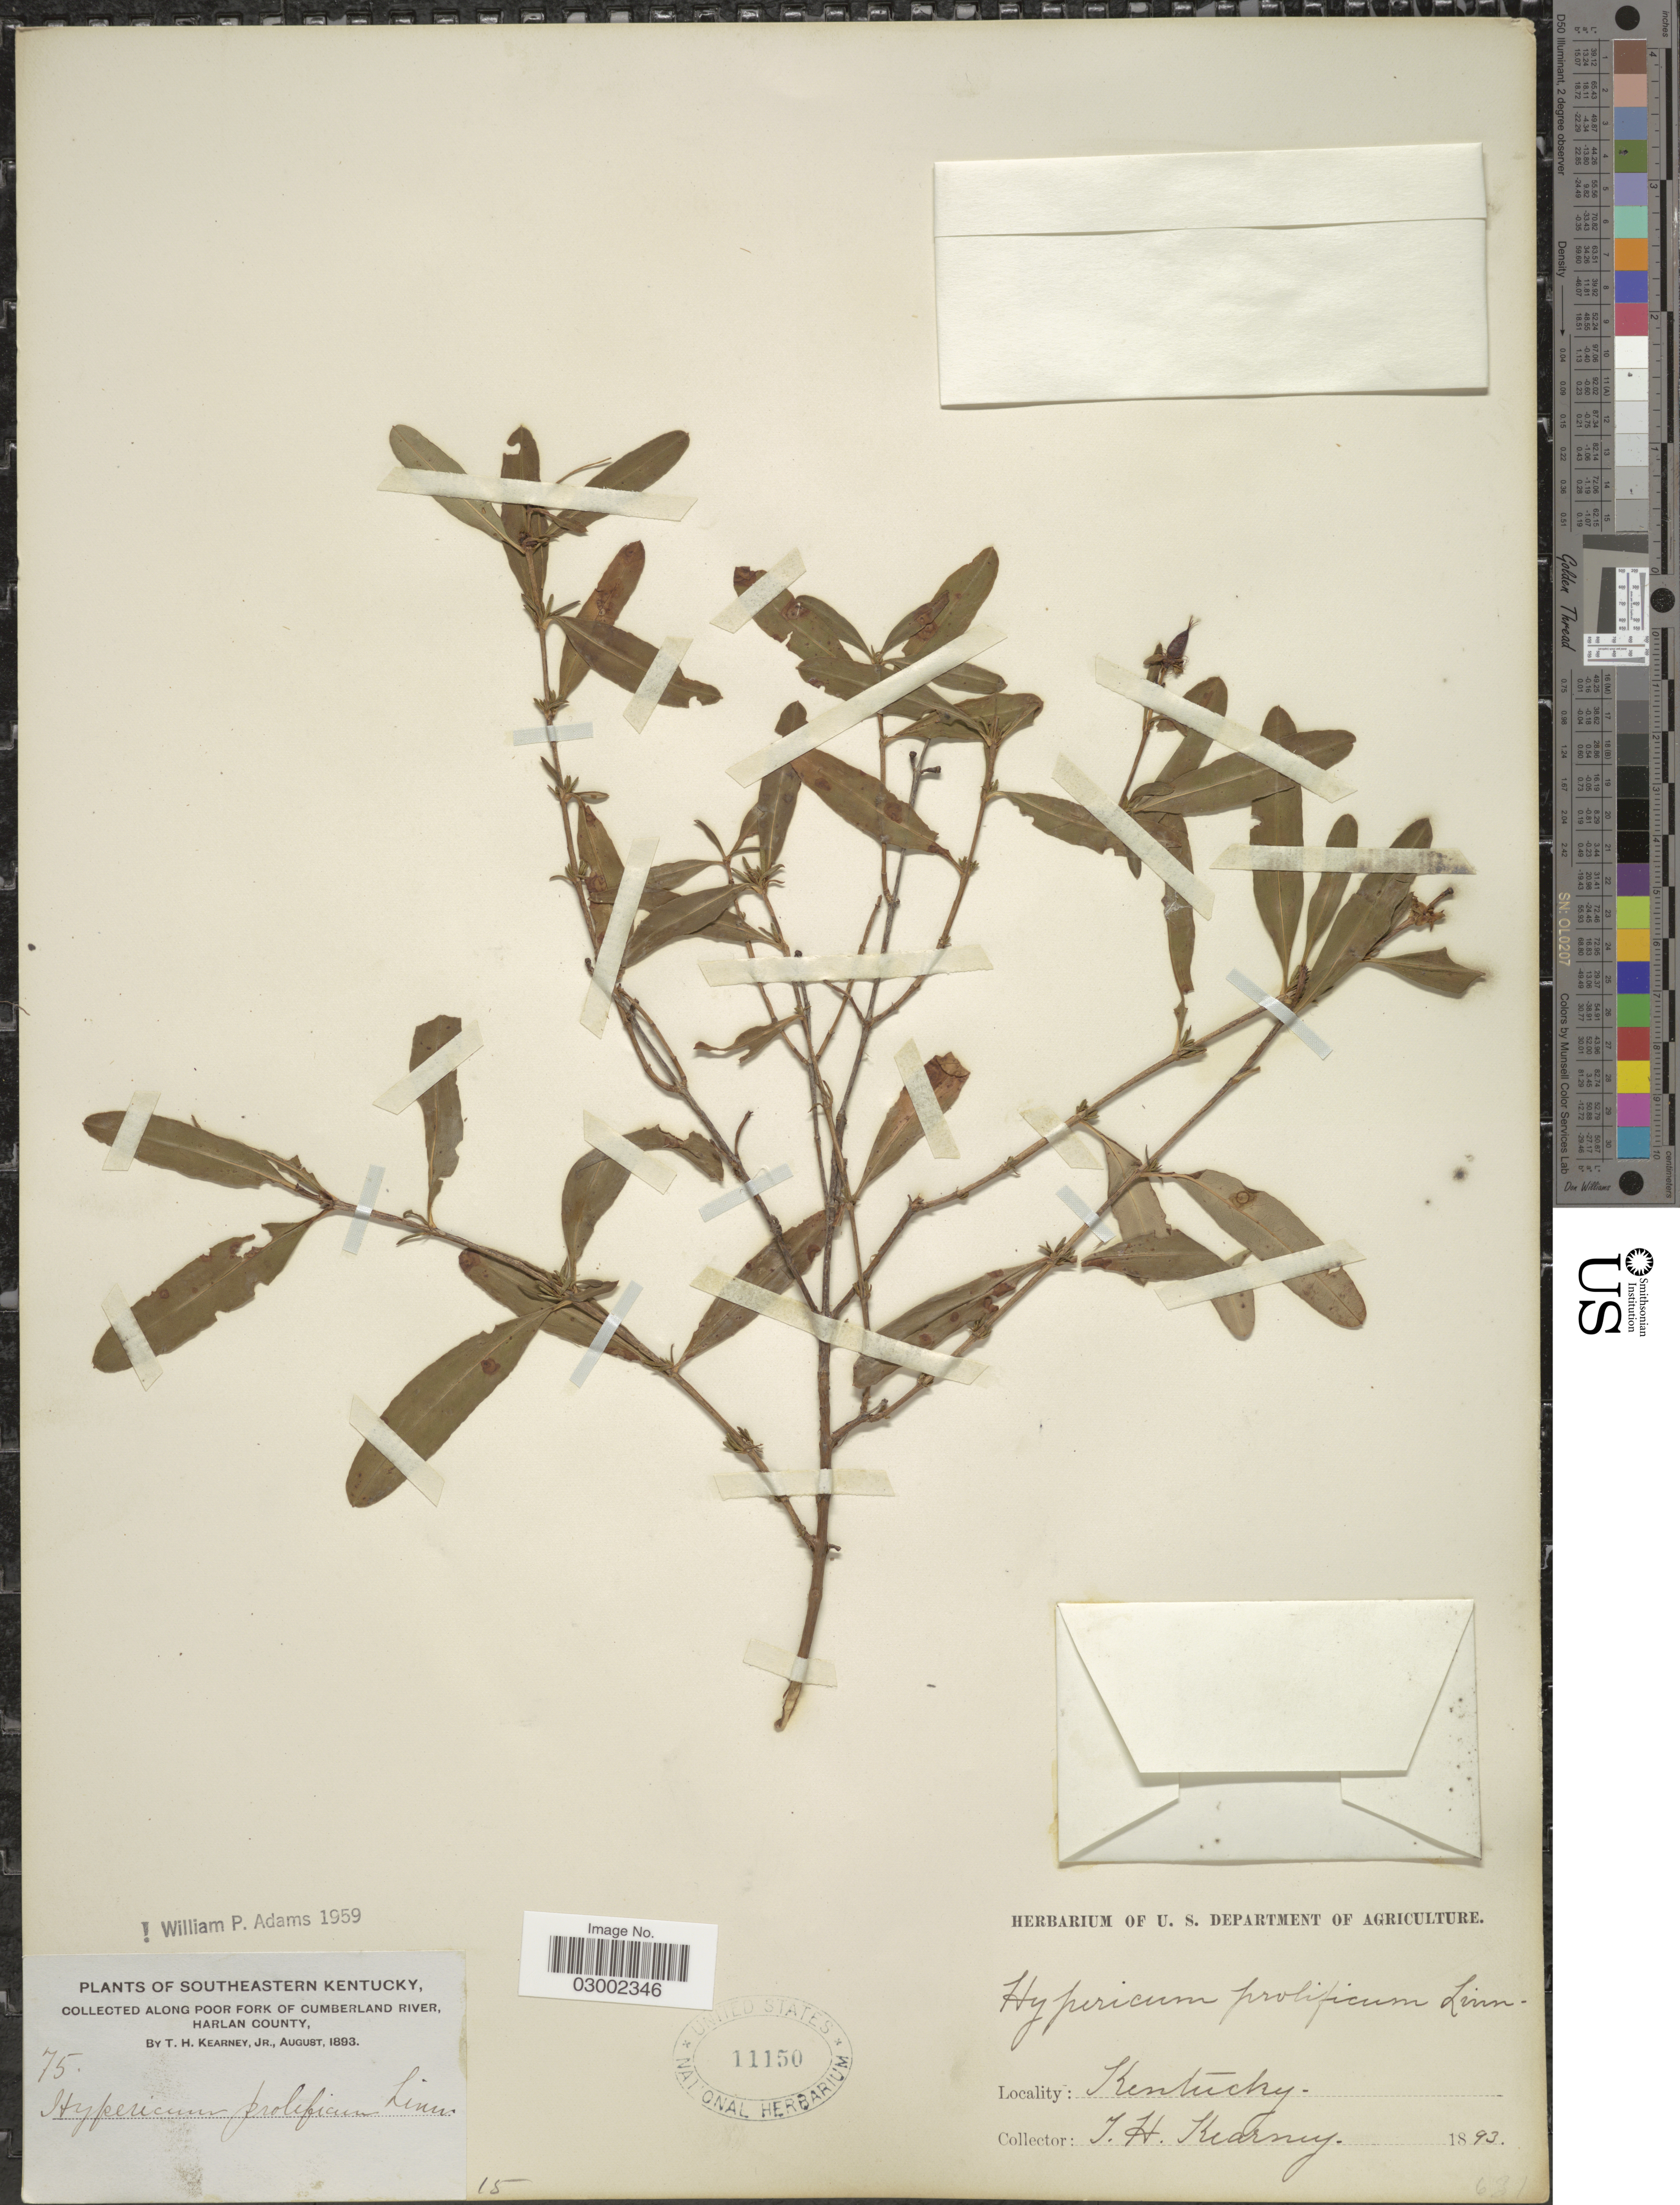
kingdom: Plantae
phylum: Tracheophyta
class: Magnoliopsida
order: Malpighiales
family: Hypericaceae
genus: Hypericum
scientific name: Hypericum prolificum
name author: L.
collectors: T. H. Kearney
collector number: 75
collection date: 1893-08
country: United States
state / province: Kentucky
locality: Southeastern Kentucky. Along Poor Fork of Cumberland River, Harlan County.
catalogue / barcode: US 11150